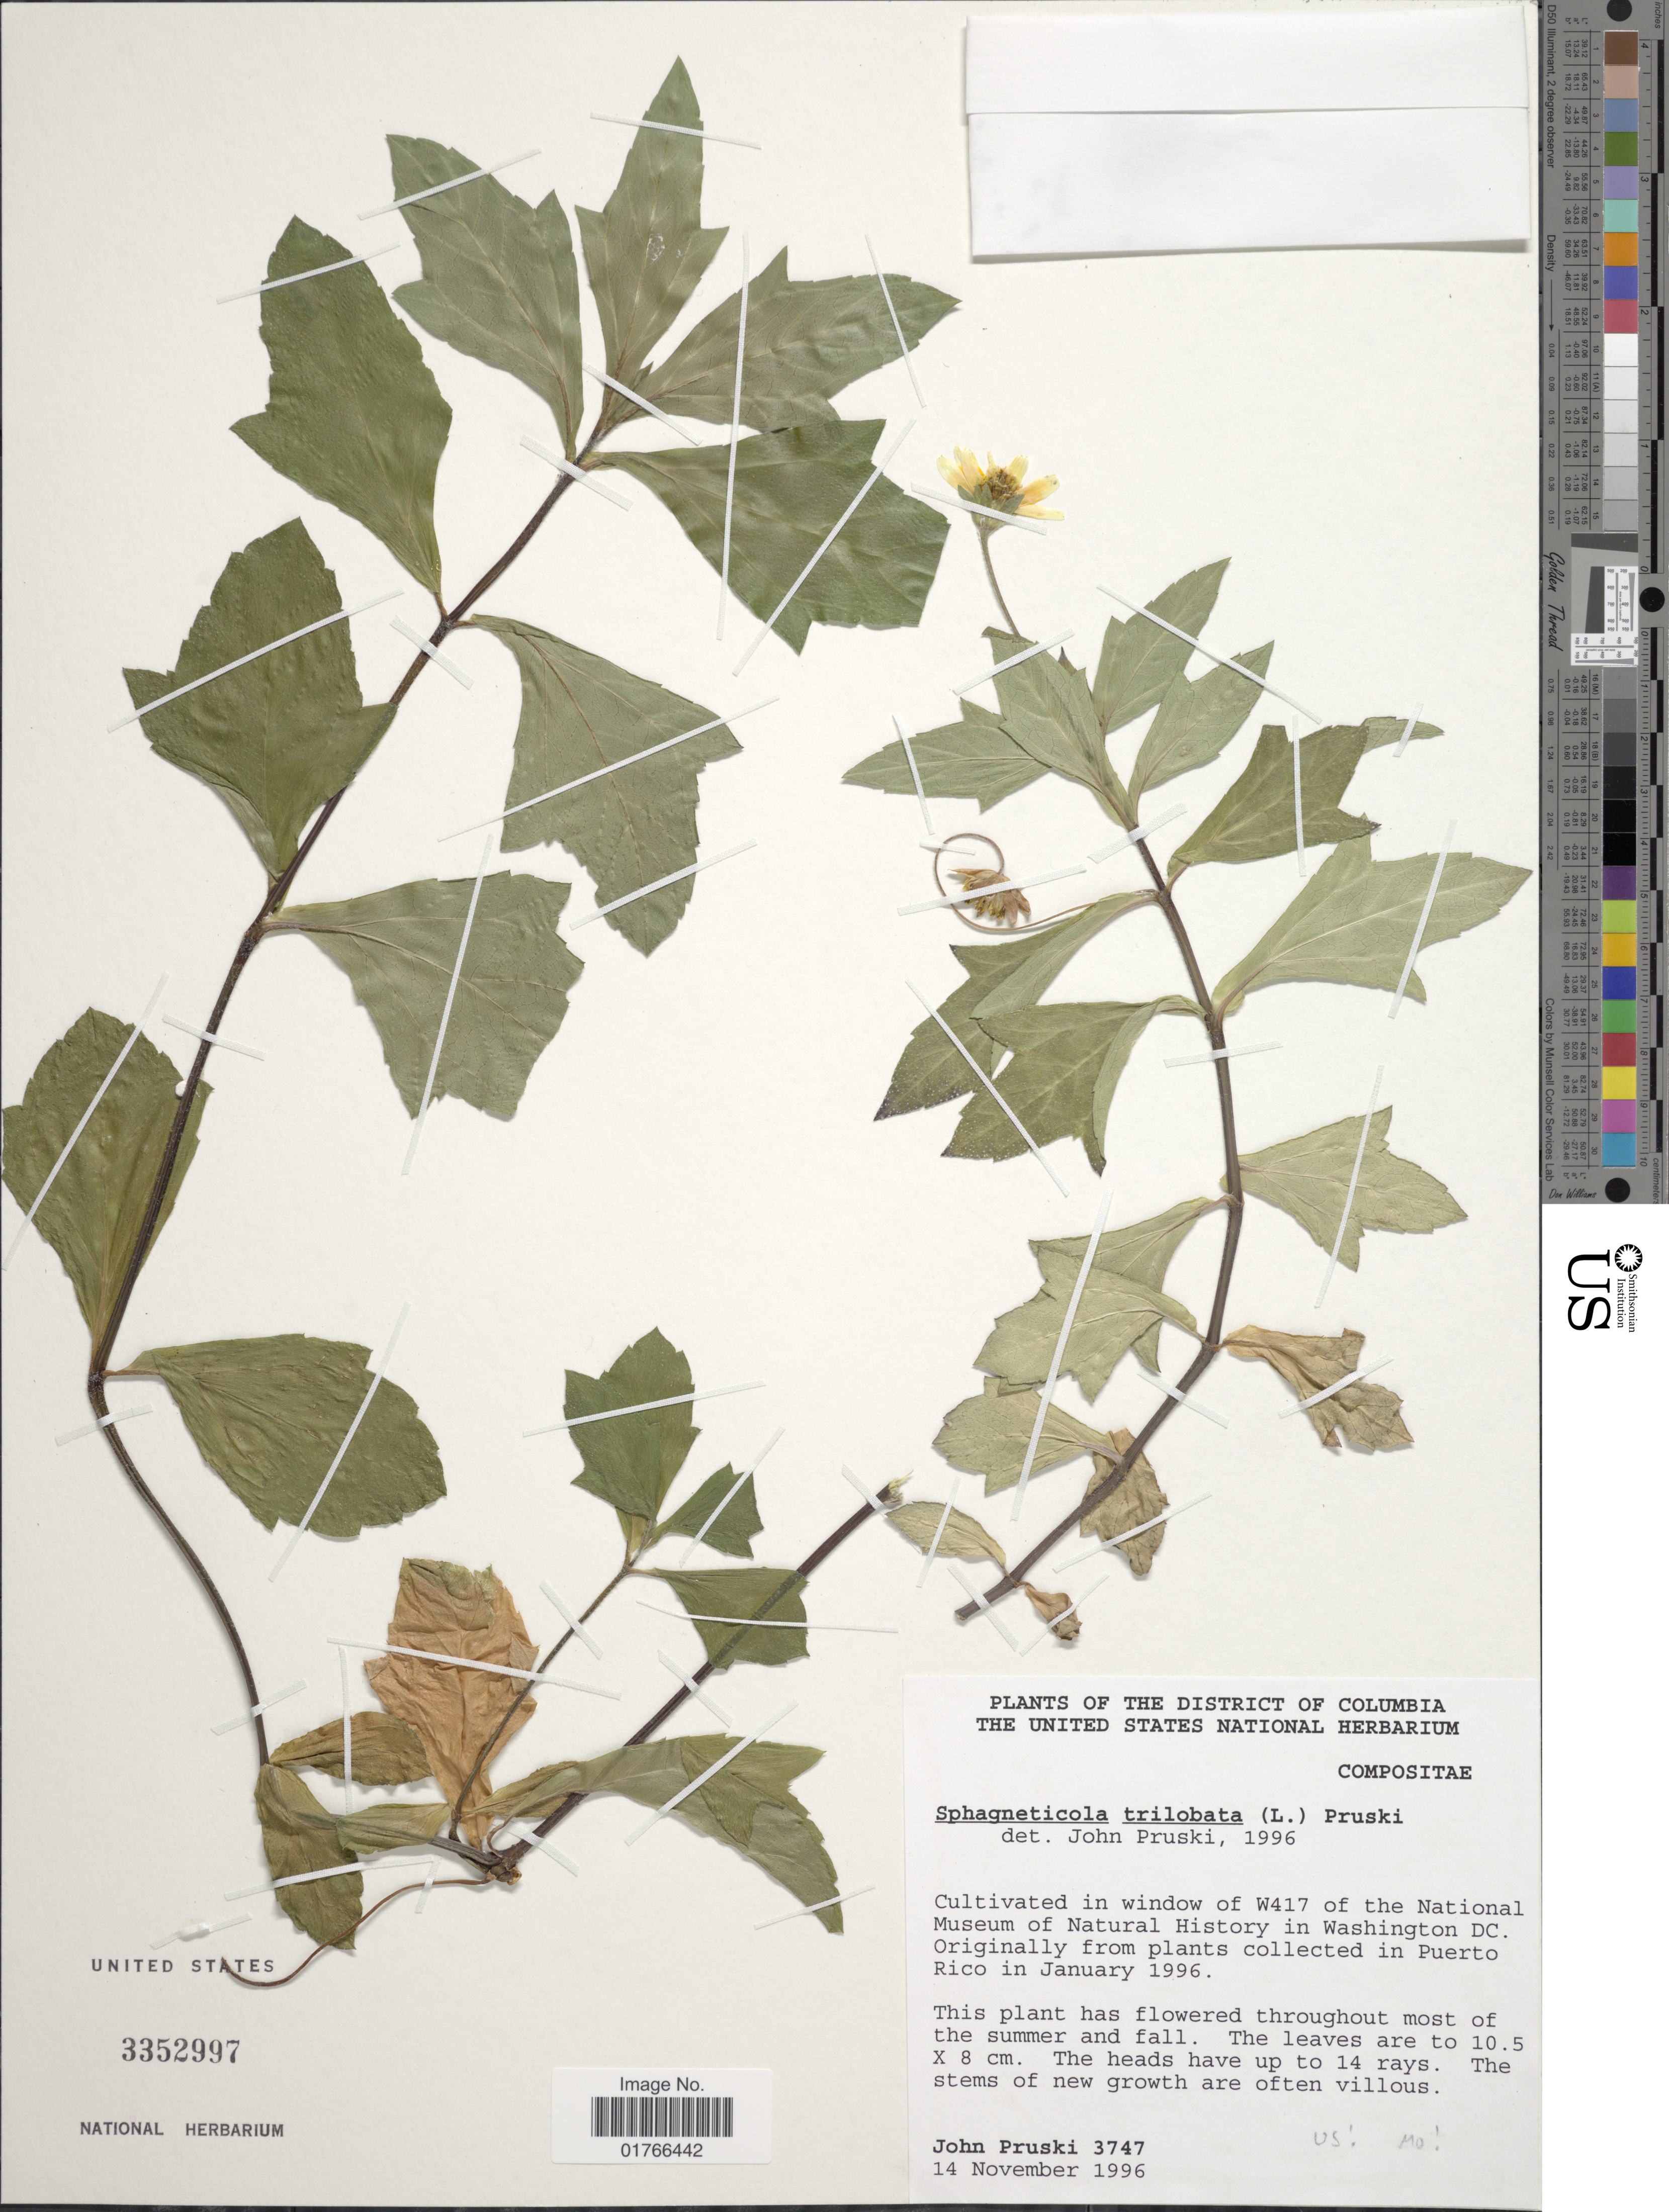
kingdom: Plantae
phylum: Tracheophyta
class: Magnoliopsida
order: Asterales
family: Asteraceae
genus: Sphagneticola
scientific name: Sphagneticola trilobata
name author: (L.) Pruski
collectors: J. F. Pruski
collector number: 3747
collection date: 1996-11-14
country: United States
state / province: District of Columbia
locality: Window of W417 of the National Museum of Natural History in Washington DC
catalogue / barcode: US 3352997